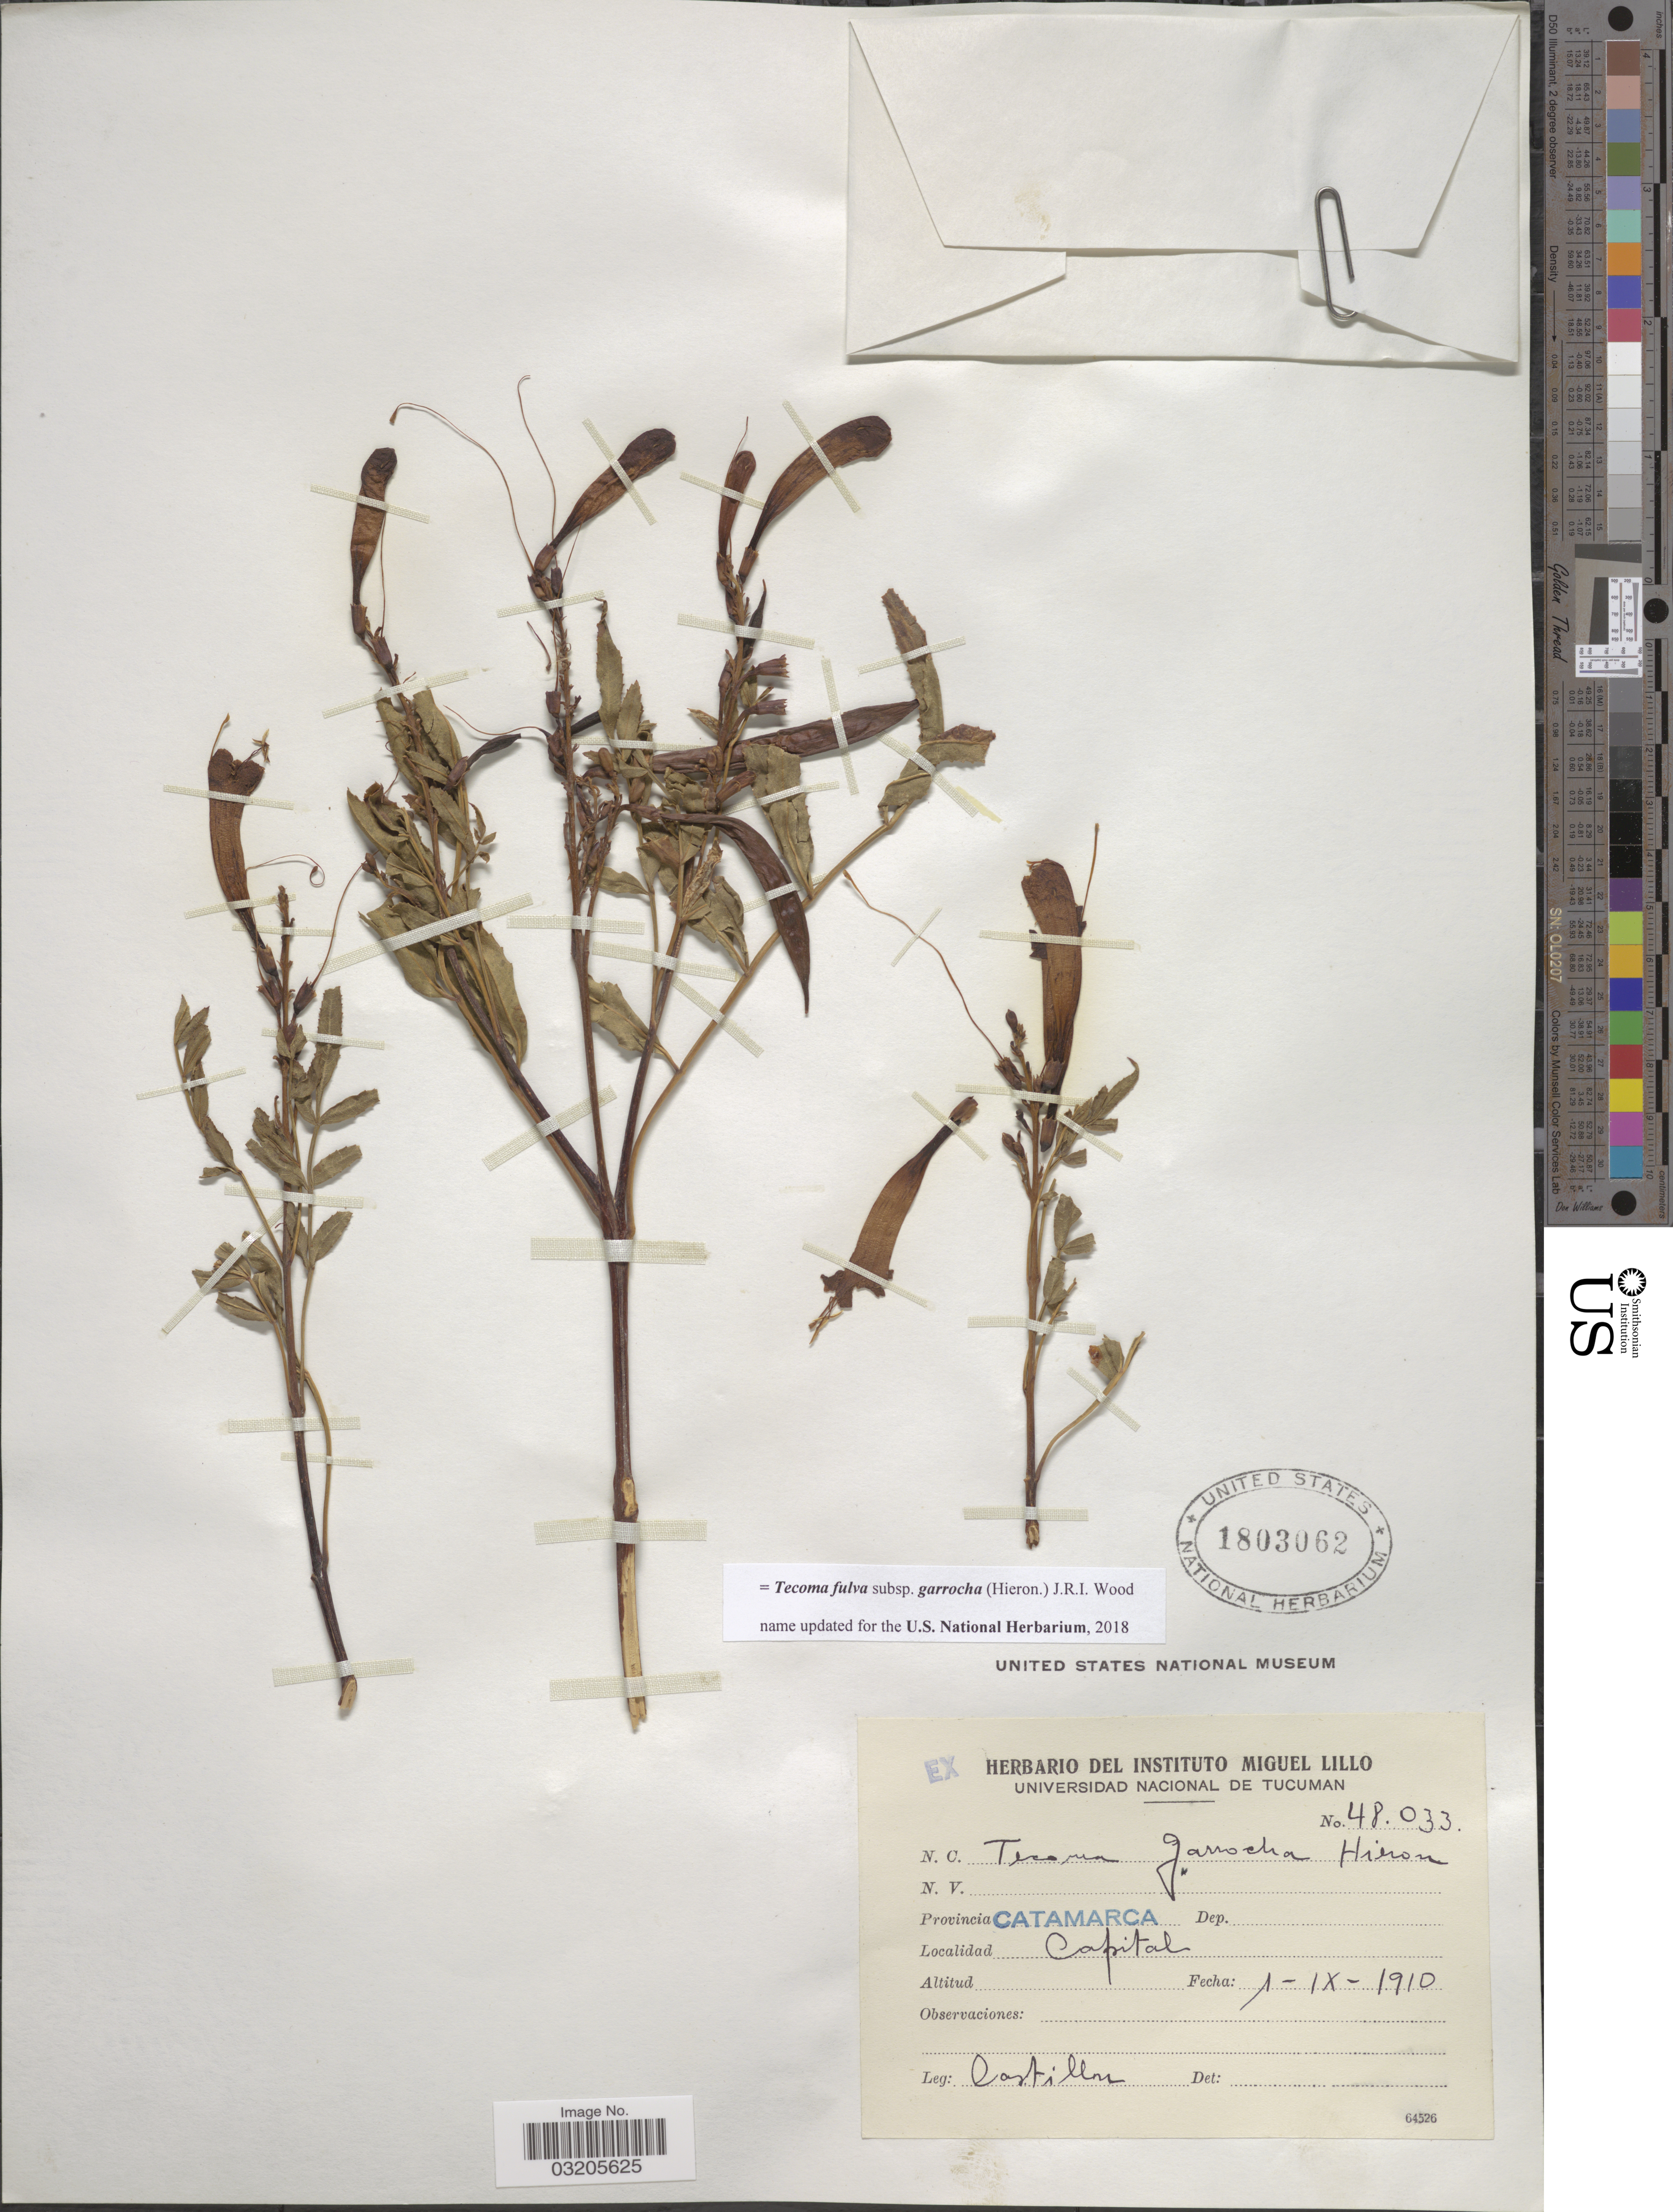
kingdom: Plantae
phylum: Tracheophyta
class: Magnoliopsida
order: Lamiales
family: Bignoniaceae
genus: Tecoma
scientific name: Tecoma stans subsp. garrocha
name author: J.R.I. Wood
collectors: Castillon, --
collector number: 48033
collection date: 1910-09-01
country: Argentina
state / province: Catamarca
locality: Capital.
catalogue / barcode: US 1803062